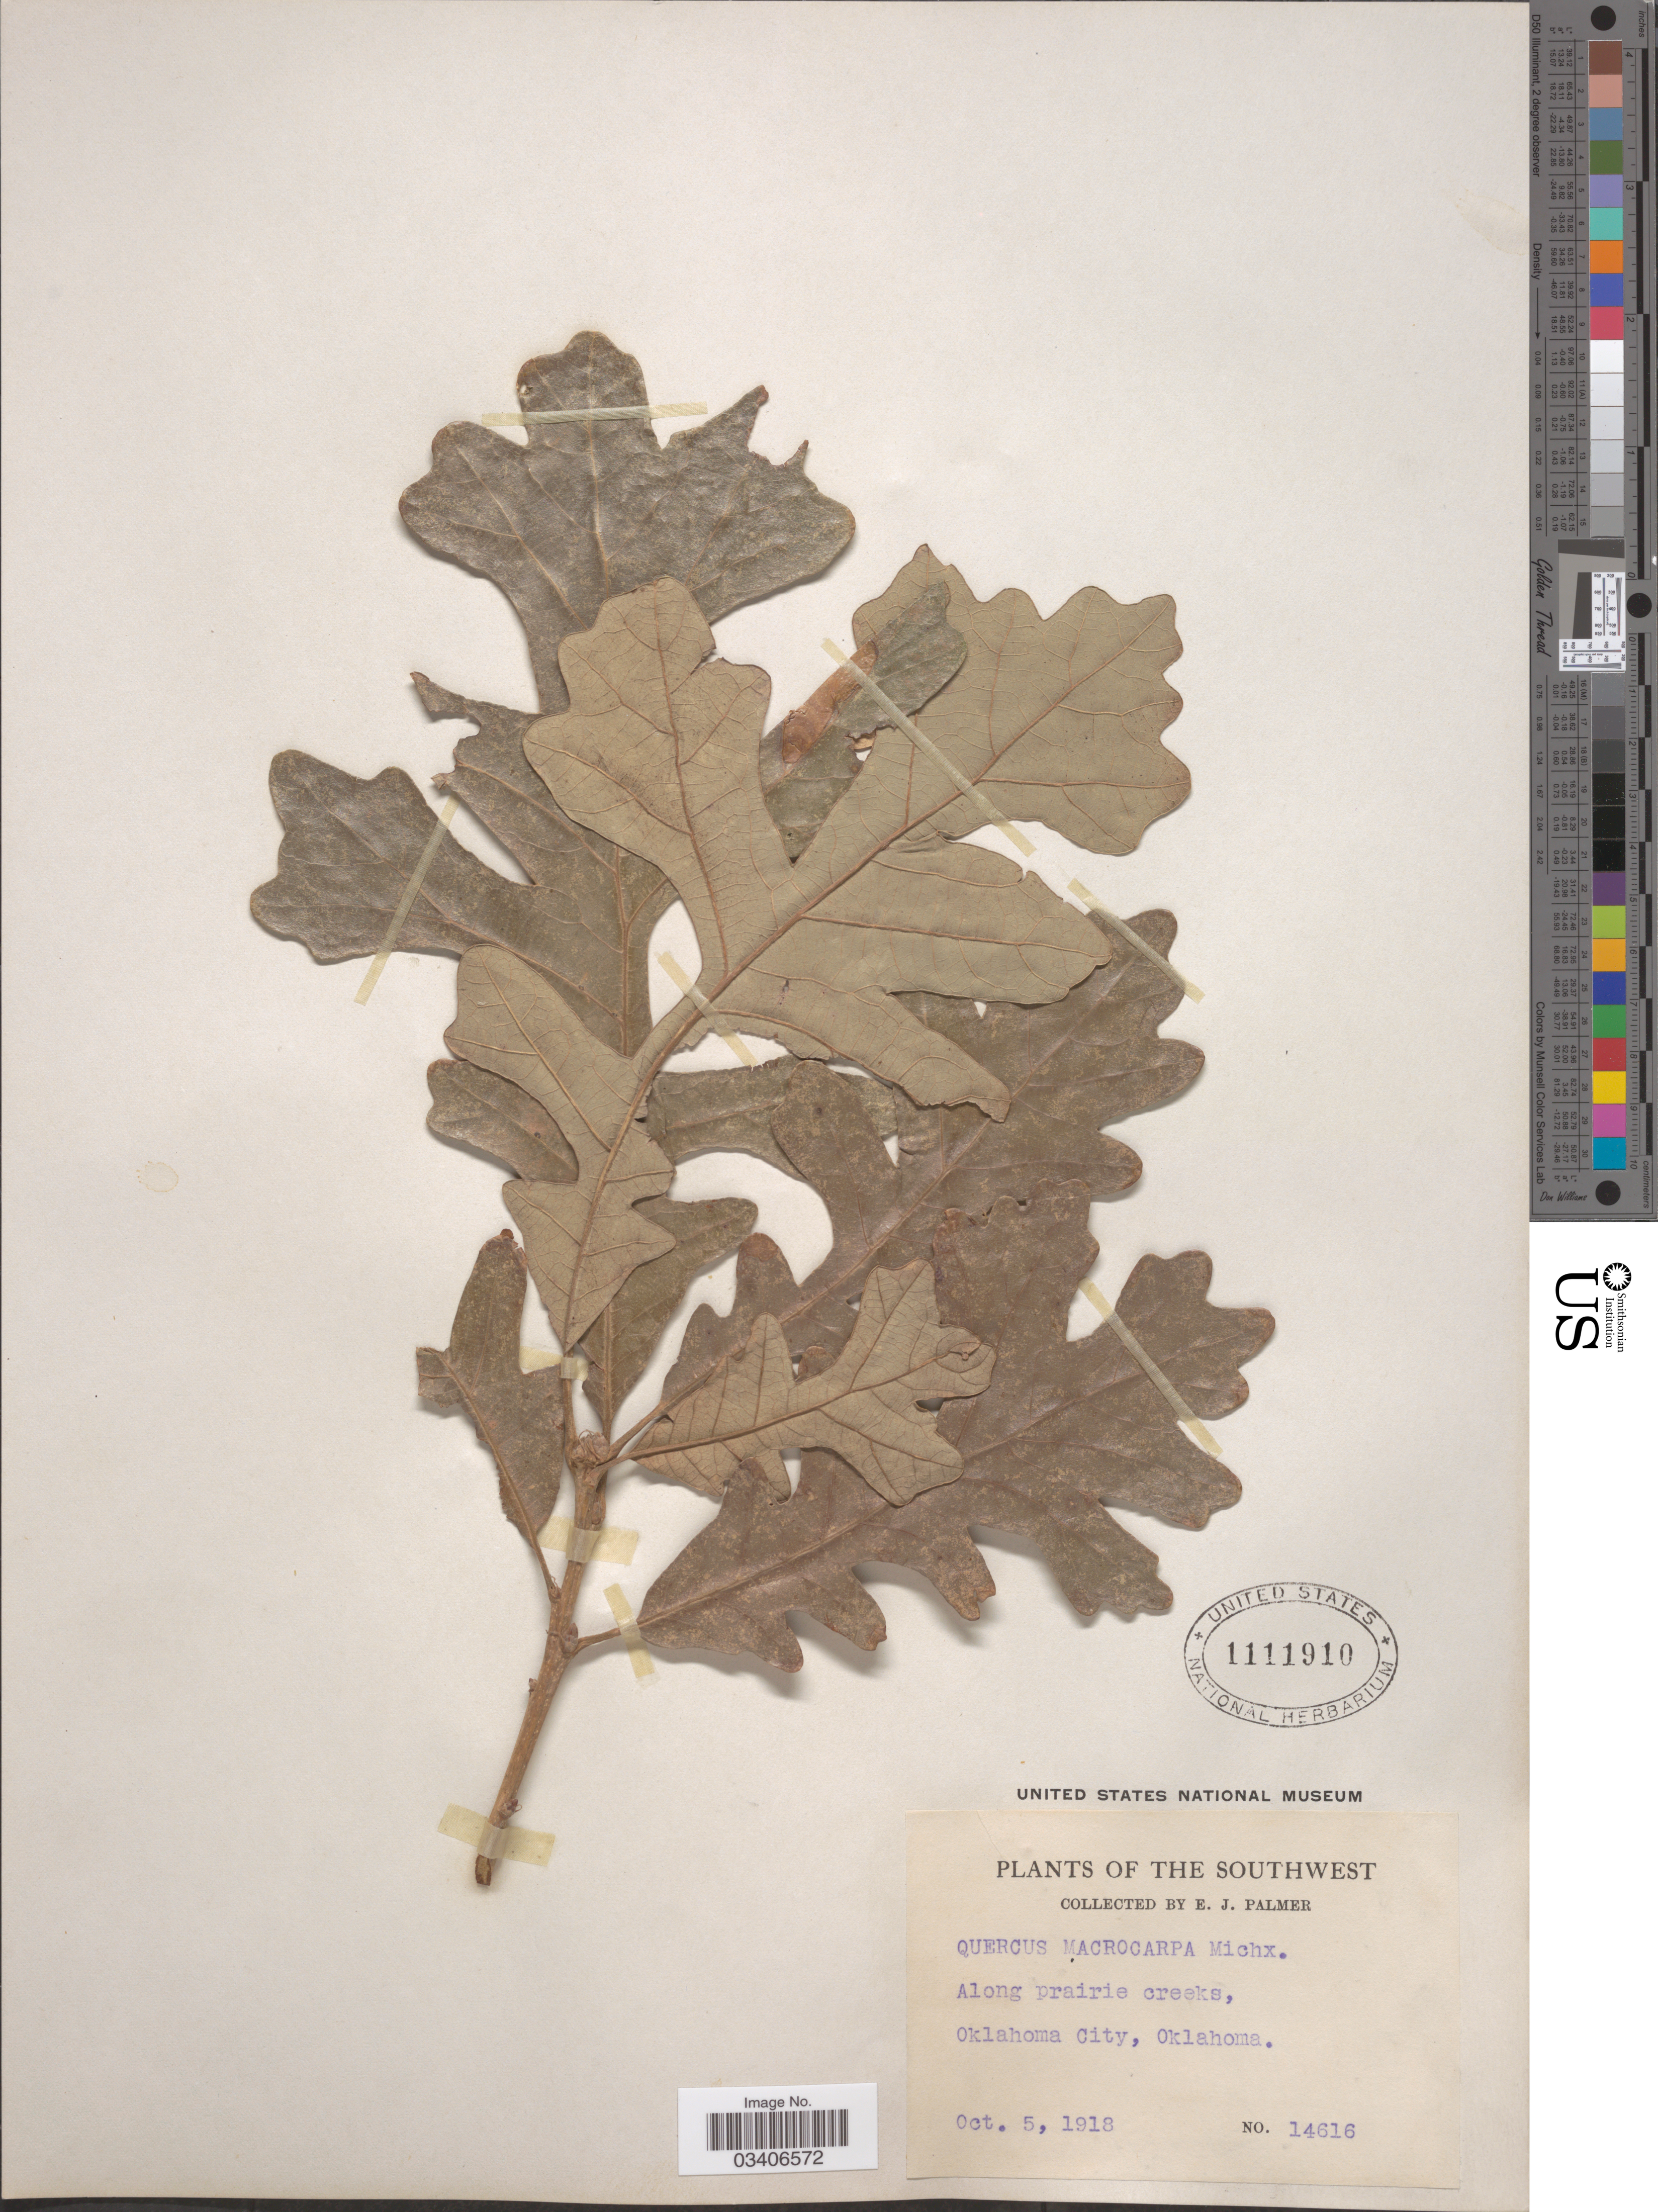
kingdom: Plantae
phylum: Tracheophyta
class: Magnoliopsida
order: Fagales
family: Fagaceae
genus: Quercus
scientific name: Quercus macrocarpa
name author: Michx.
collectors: E. J. Palmer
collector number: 14616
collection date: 1918-10-05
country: United States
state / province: Oklahoma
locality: The Southwest, Along prairie creeks, Oklahoma City.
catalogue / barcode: US 1111910